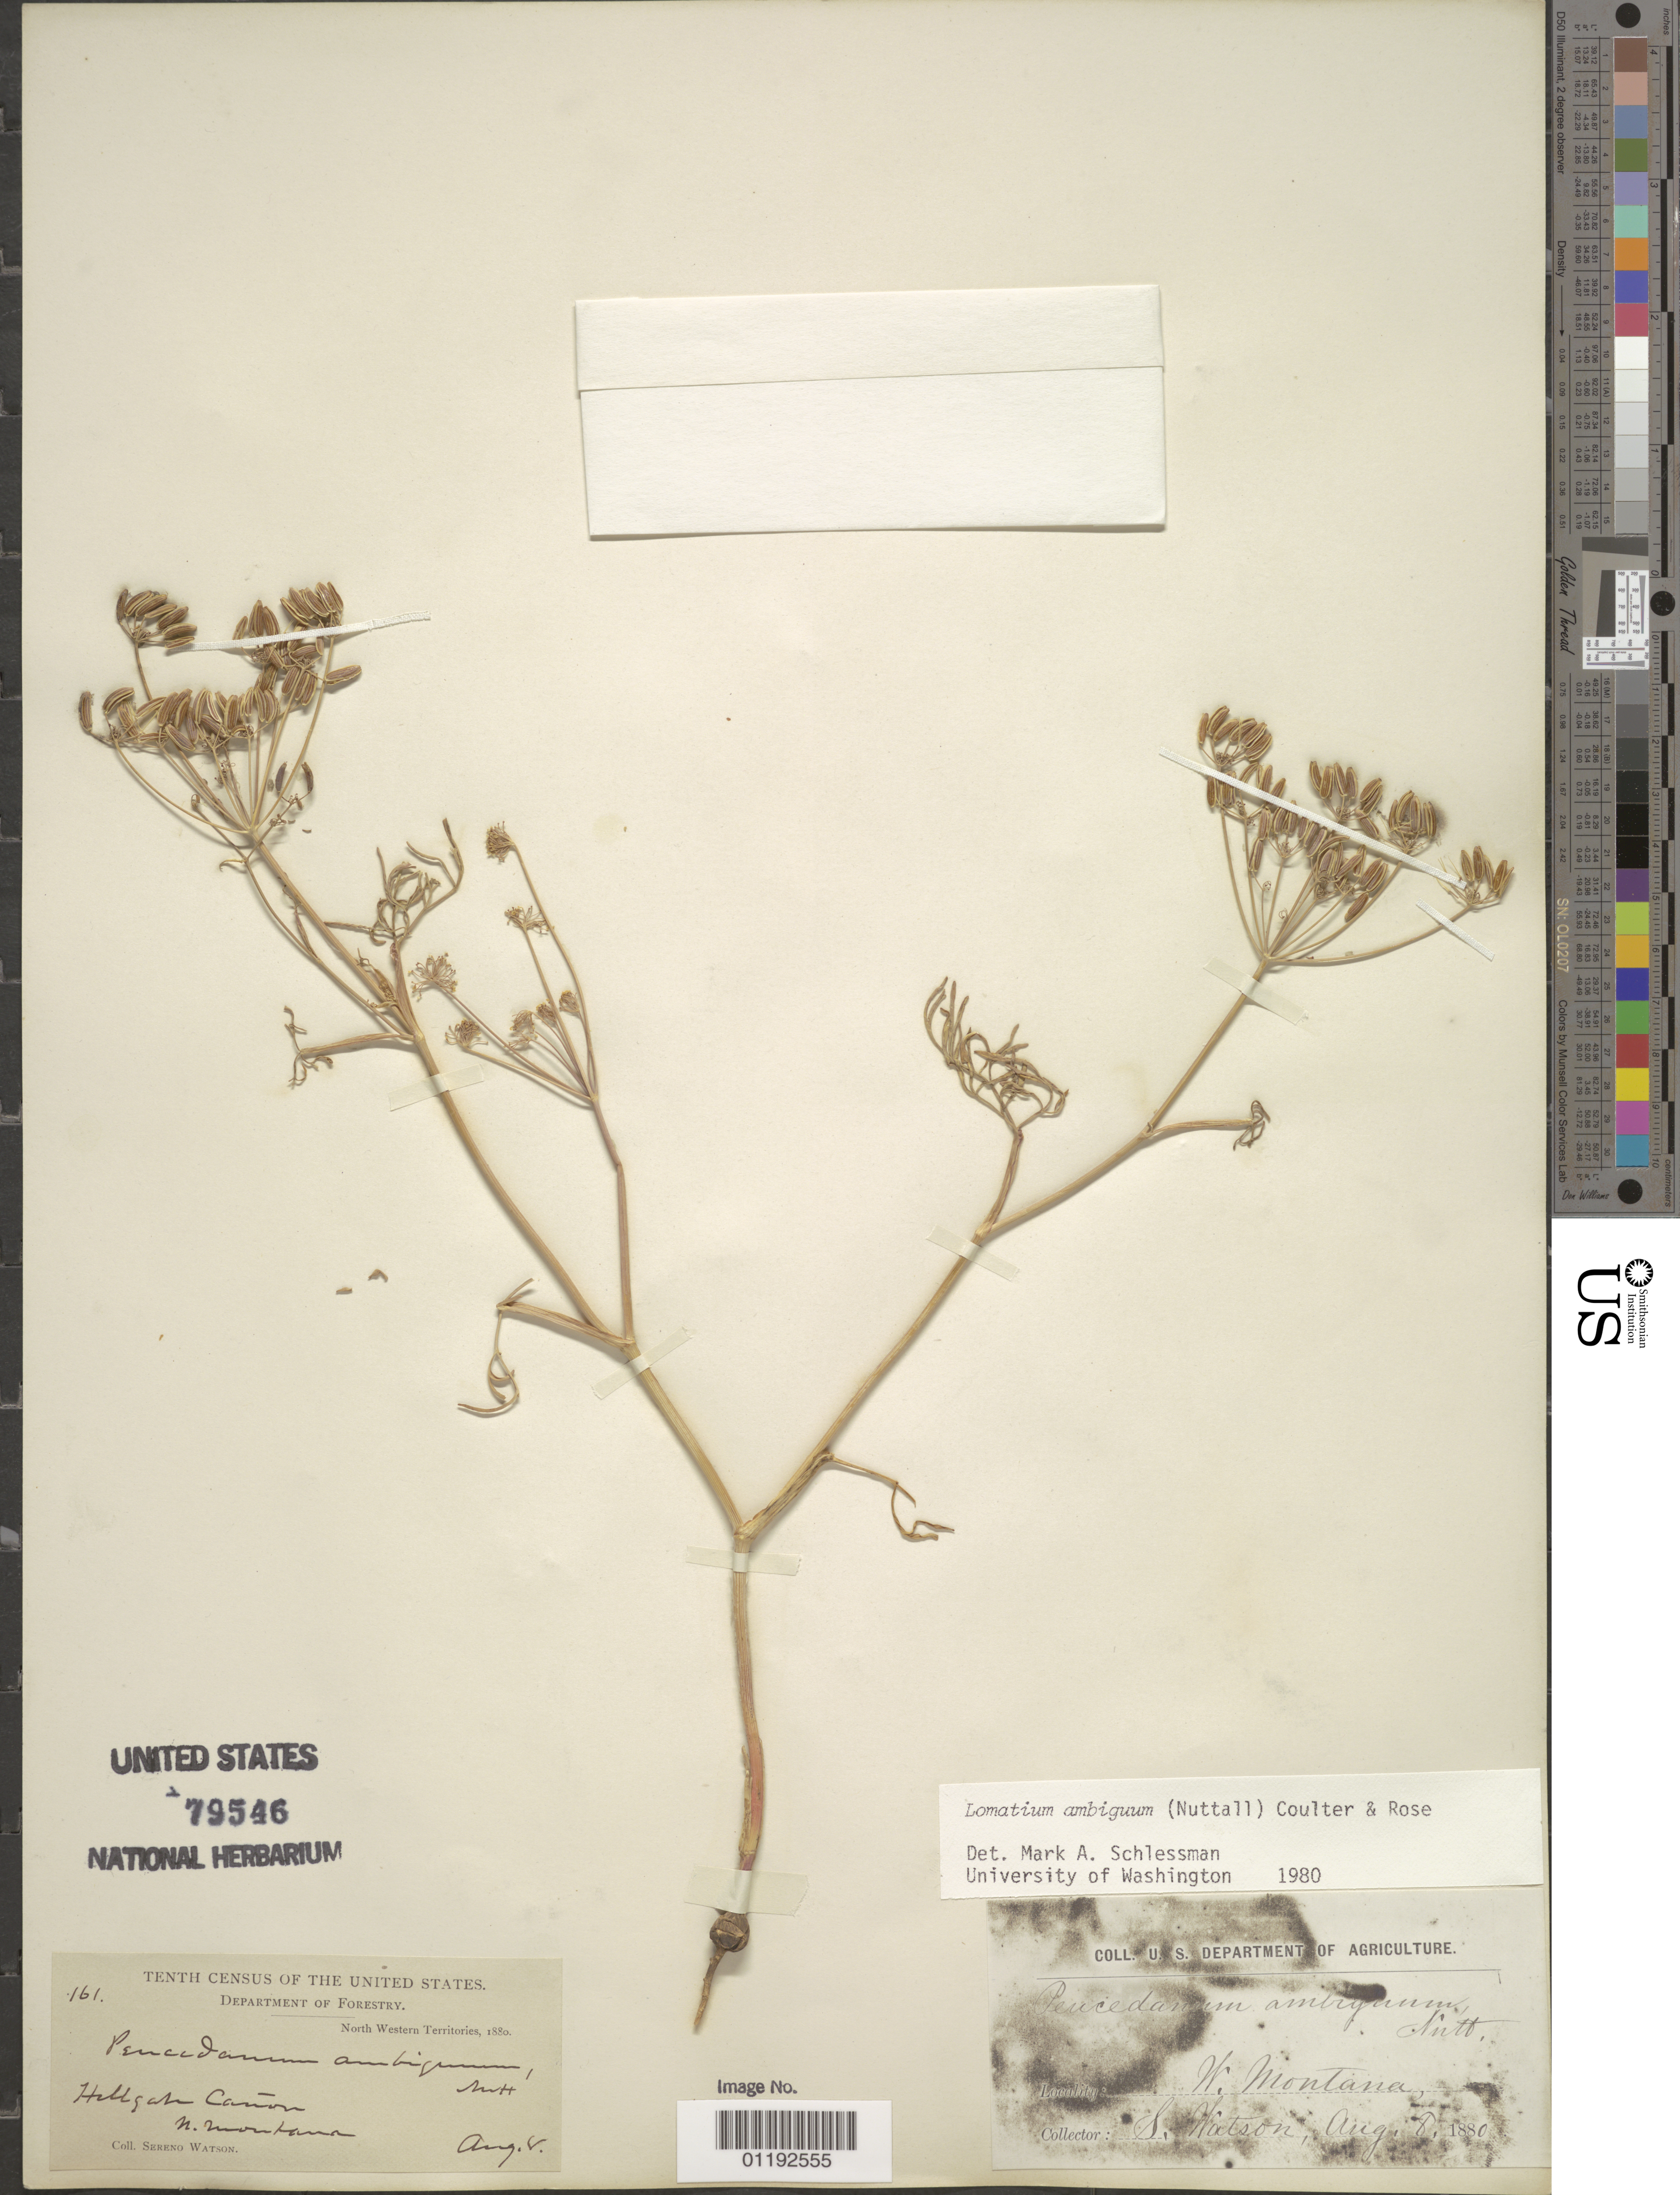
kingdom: Plantae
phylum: Tracheophyta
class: Magnoliopsida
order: Apiales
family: Apiaceae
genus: Lomatium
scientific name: Lomatium ambiguum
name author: (Nutt.) Coult. & Rose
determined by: Schlessman, M. A.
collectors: S. Watson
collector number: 161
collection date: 1880-08-08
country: United States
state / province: Montana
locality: Hellgate Canyon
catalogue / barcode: US 79546